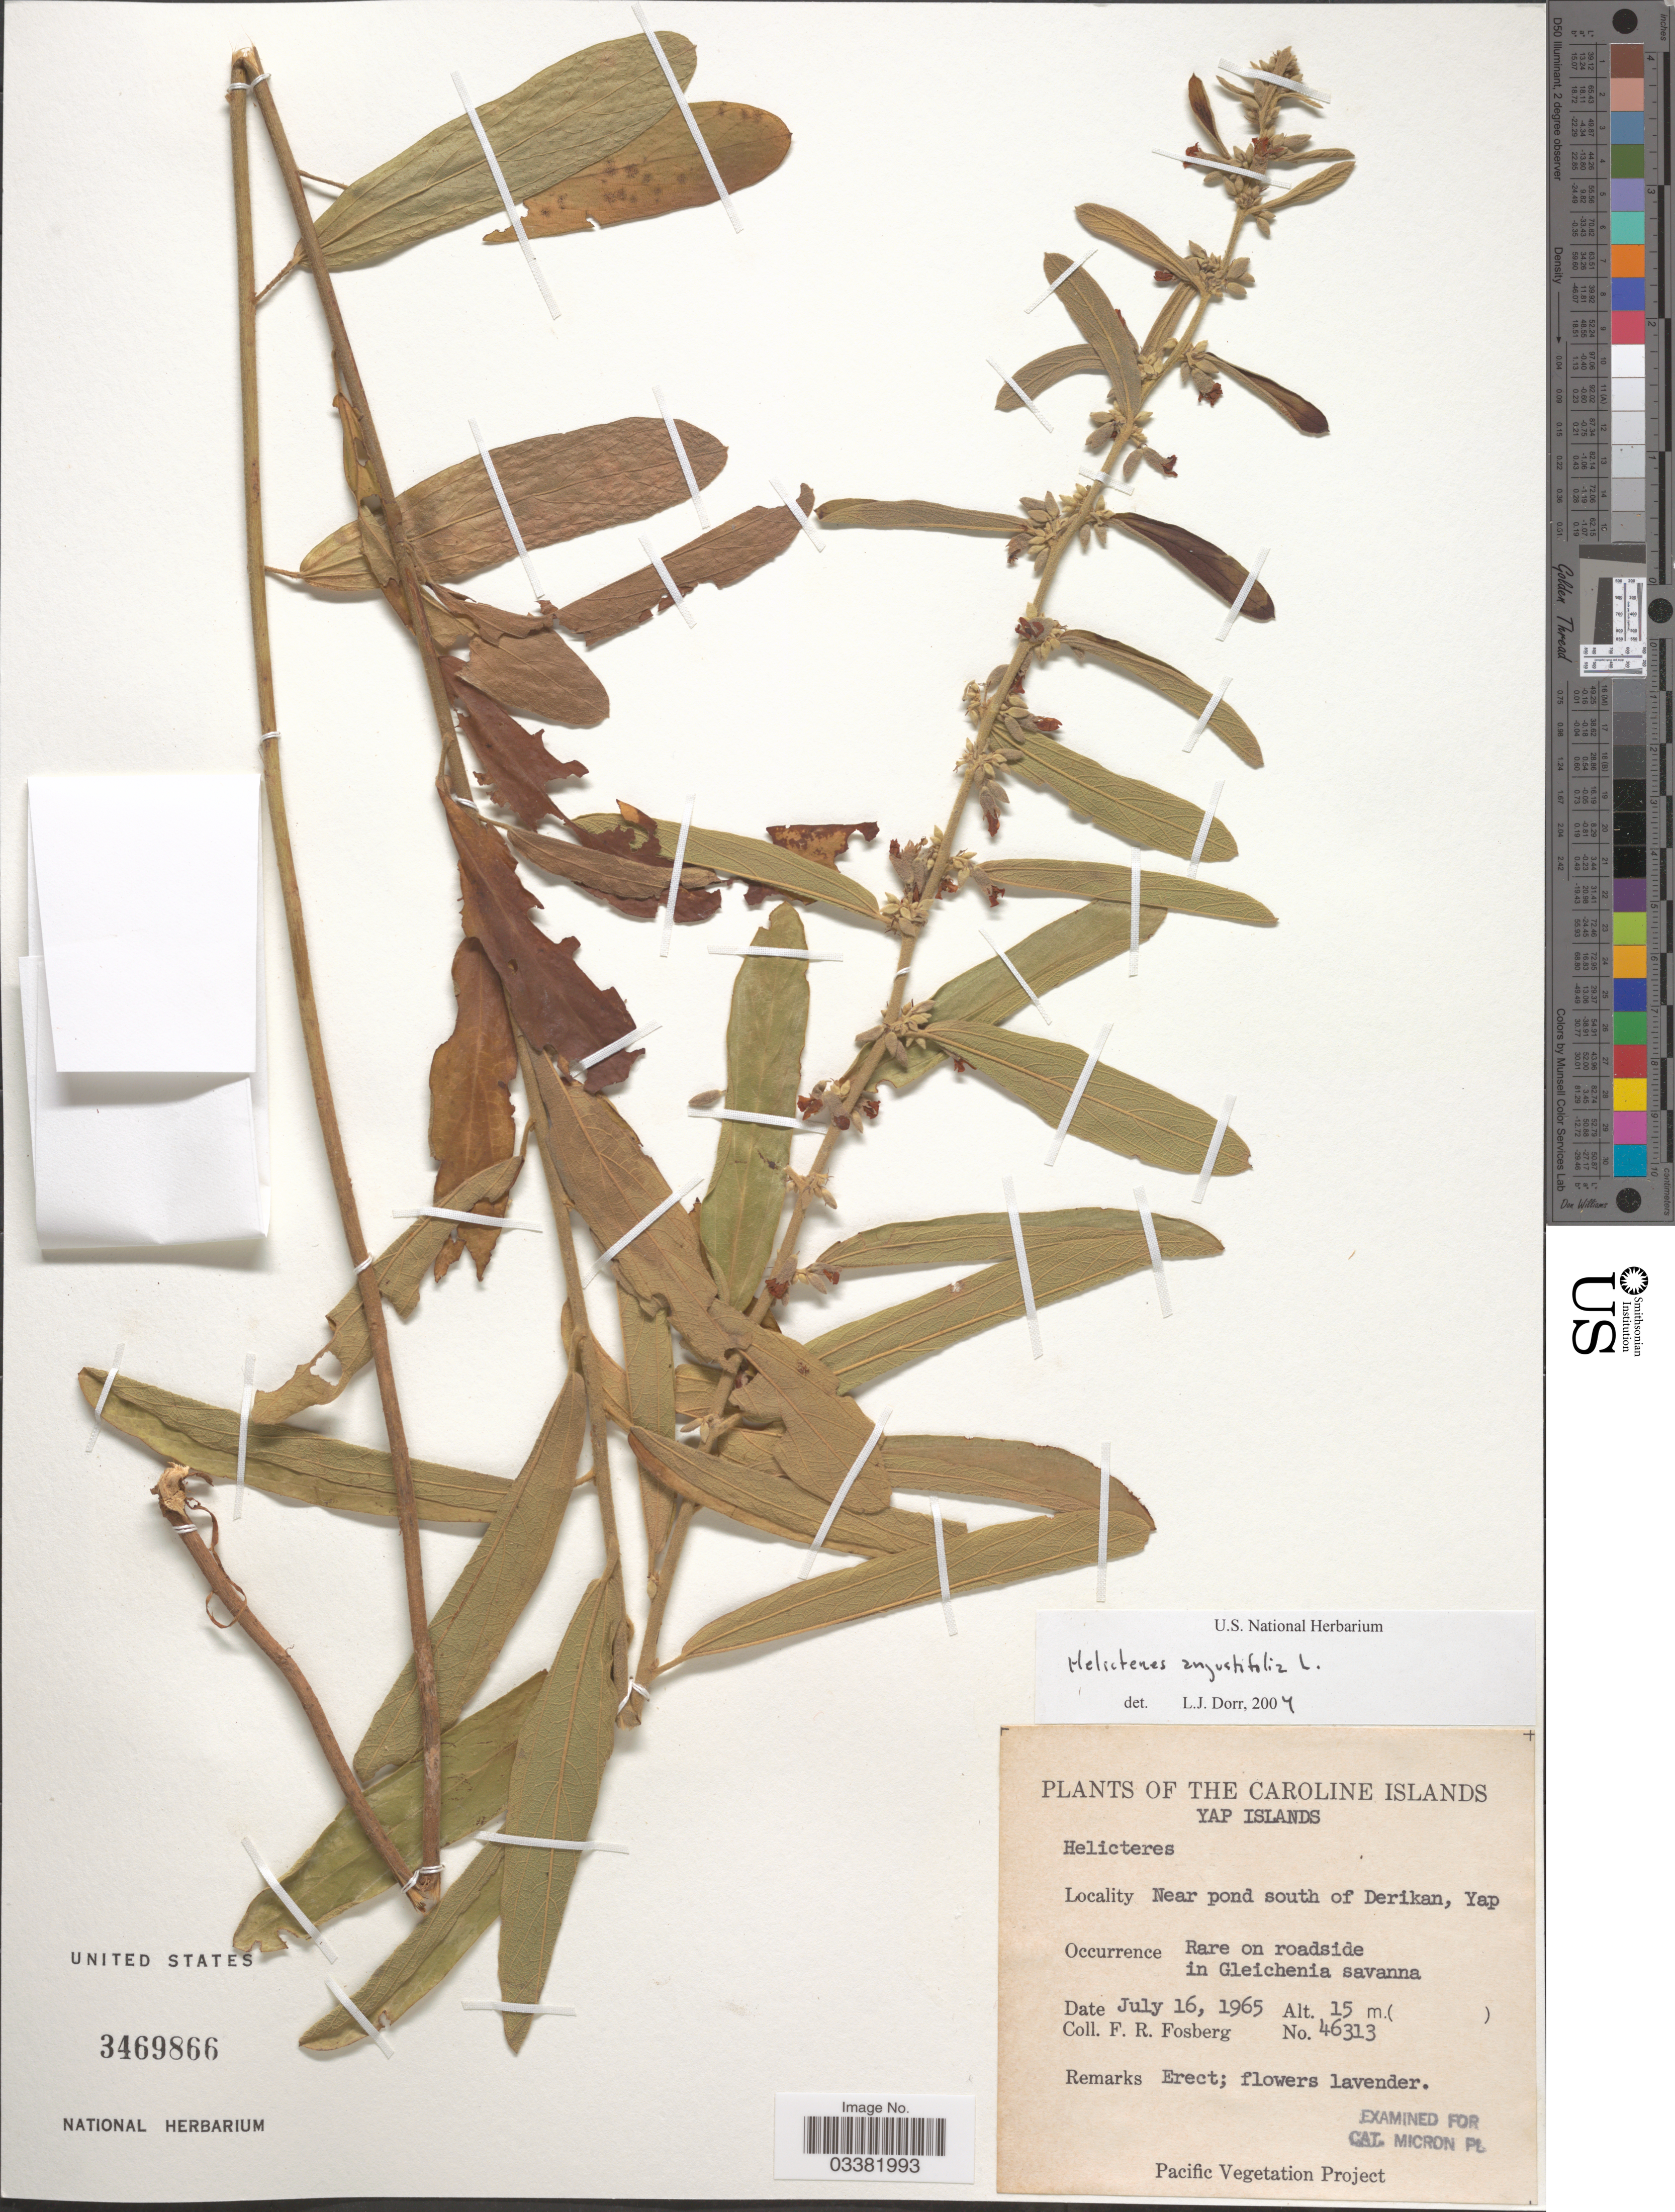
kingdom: Plantae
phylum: Tracheophyta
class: Magnoliopsida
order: Malvales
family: Malvaceae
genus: Helicteres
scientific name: Helicteres angustifolia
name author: L.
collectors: F. R. Fosberg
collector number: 46313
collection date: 1965-07-16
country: Micronesia, Federated States of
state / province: Yap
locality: The Caroline Islands. Yap Islands. Near pond south of Derikan, Yap.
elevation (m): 15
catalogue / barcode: US 3469866